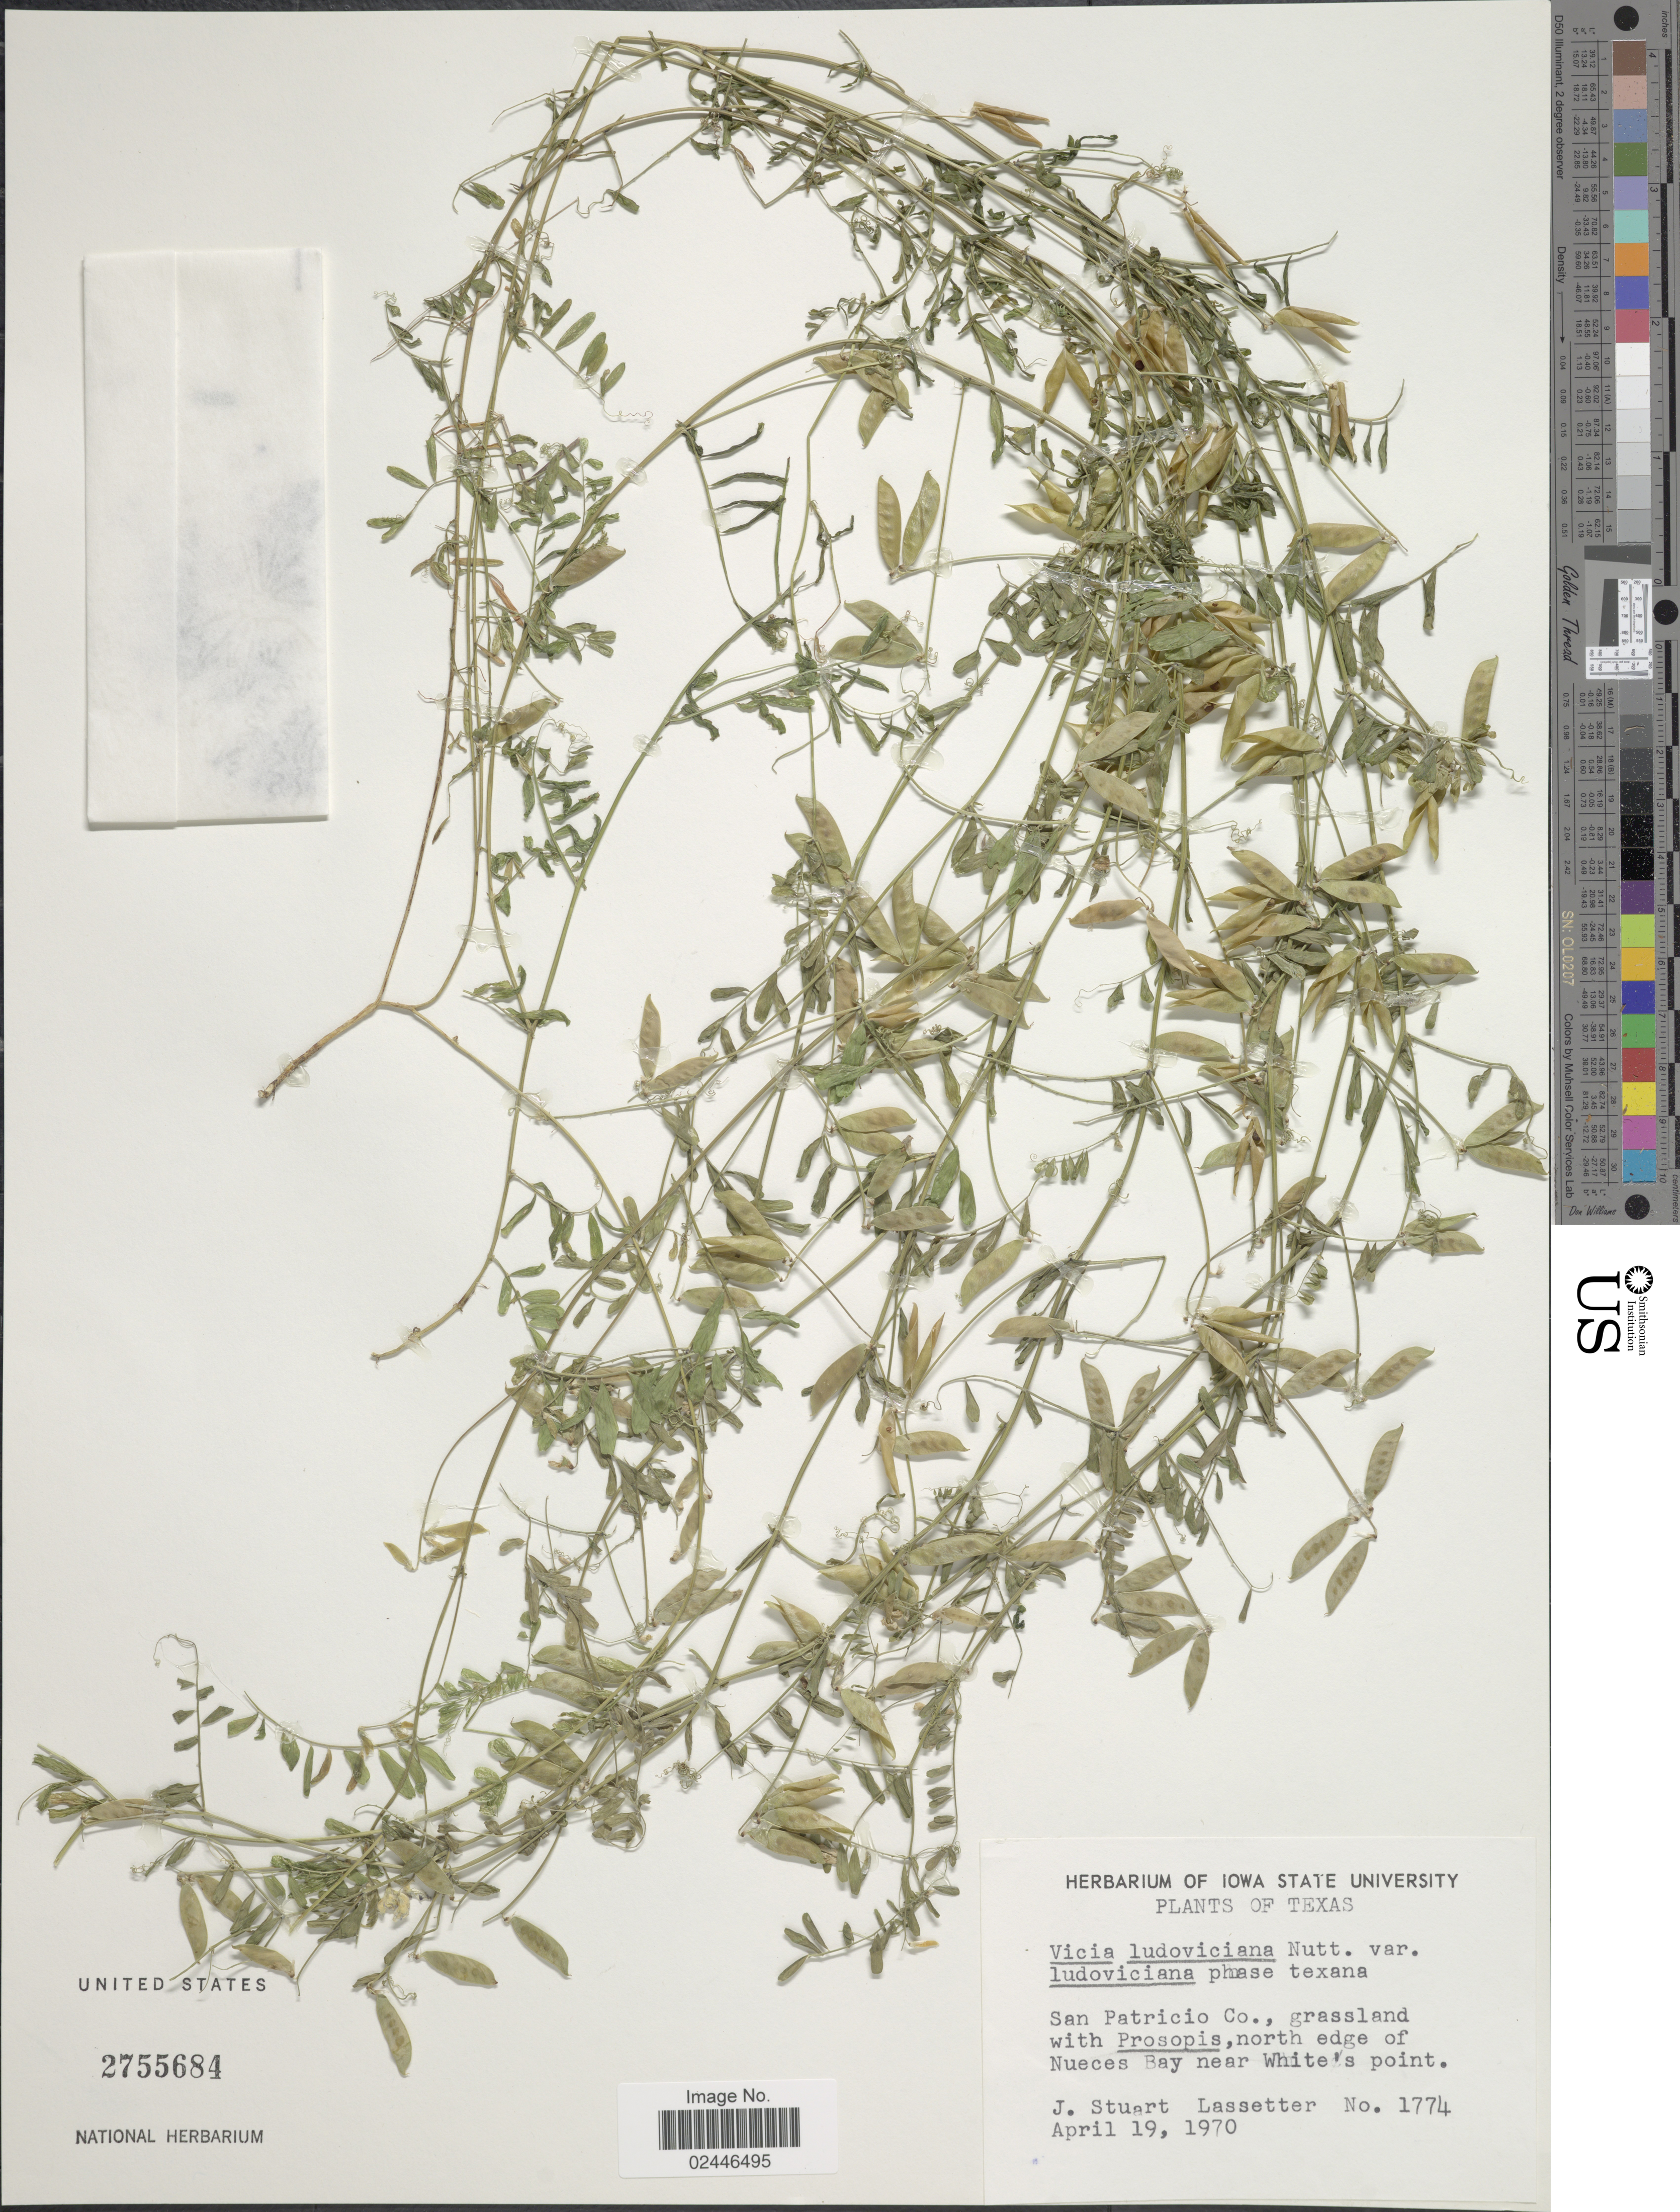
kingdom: Plantae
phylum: Tracheophyta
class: Magnoliopsida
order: Fabales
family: Fabaceae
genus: Vicia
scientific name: Vicia ludoviciana var. ludoviciana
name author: Nutt. ex Torr. & A. Gray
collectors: J. Lassetter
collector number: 1774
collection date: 1970-04-19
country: United States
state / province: Texas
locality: San Patricio Co., grassland, north edge of Nueces Bay near White's point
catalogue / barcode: US 2755684